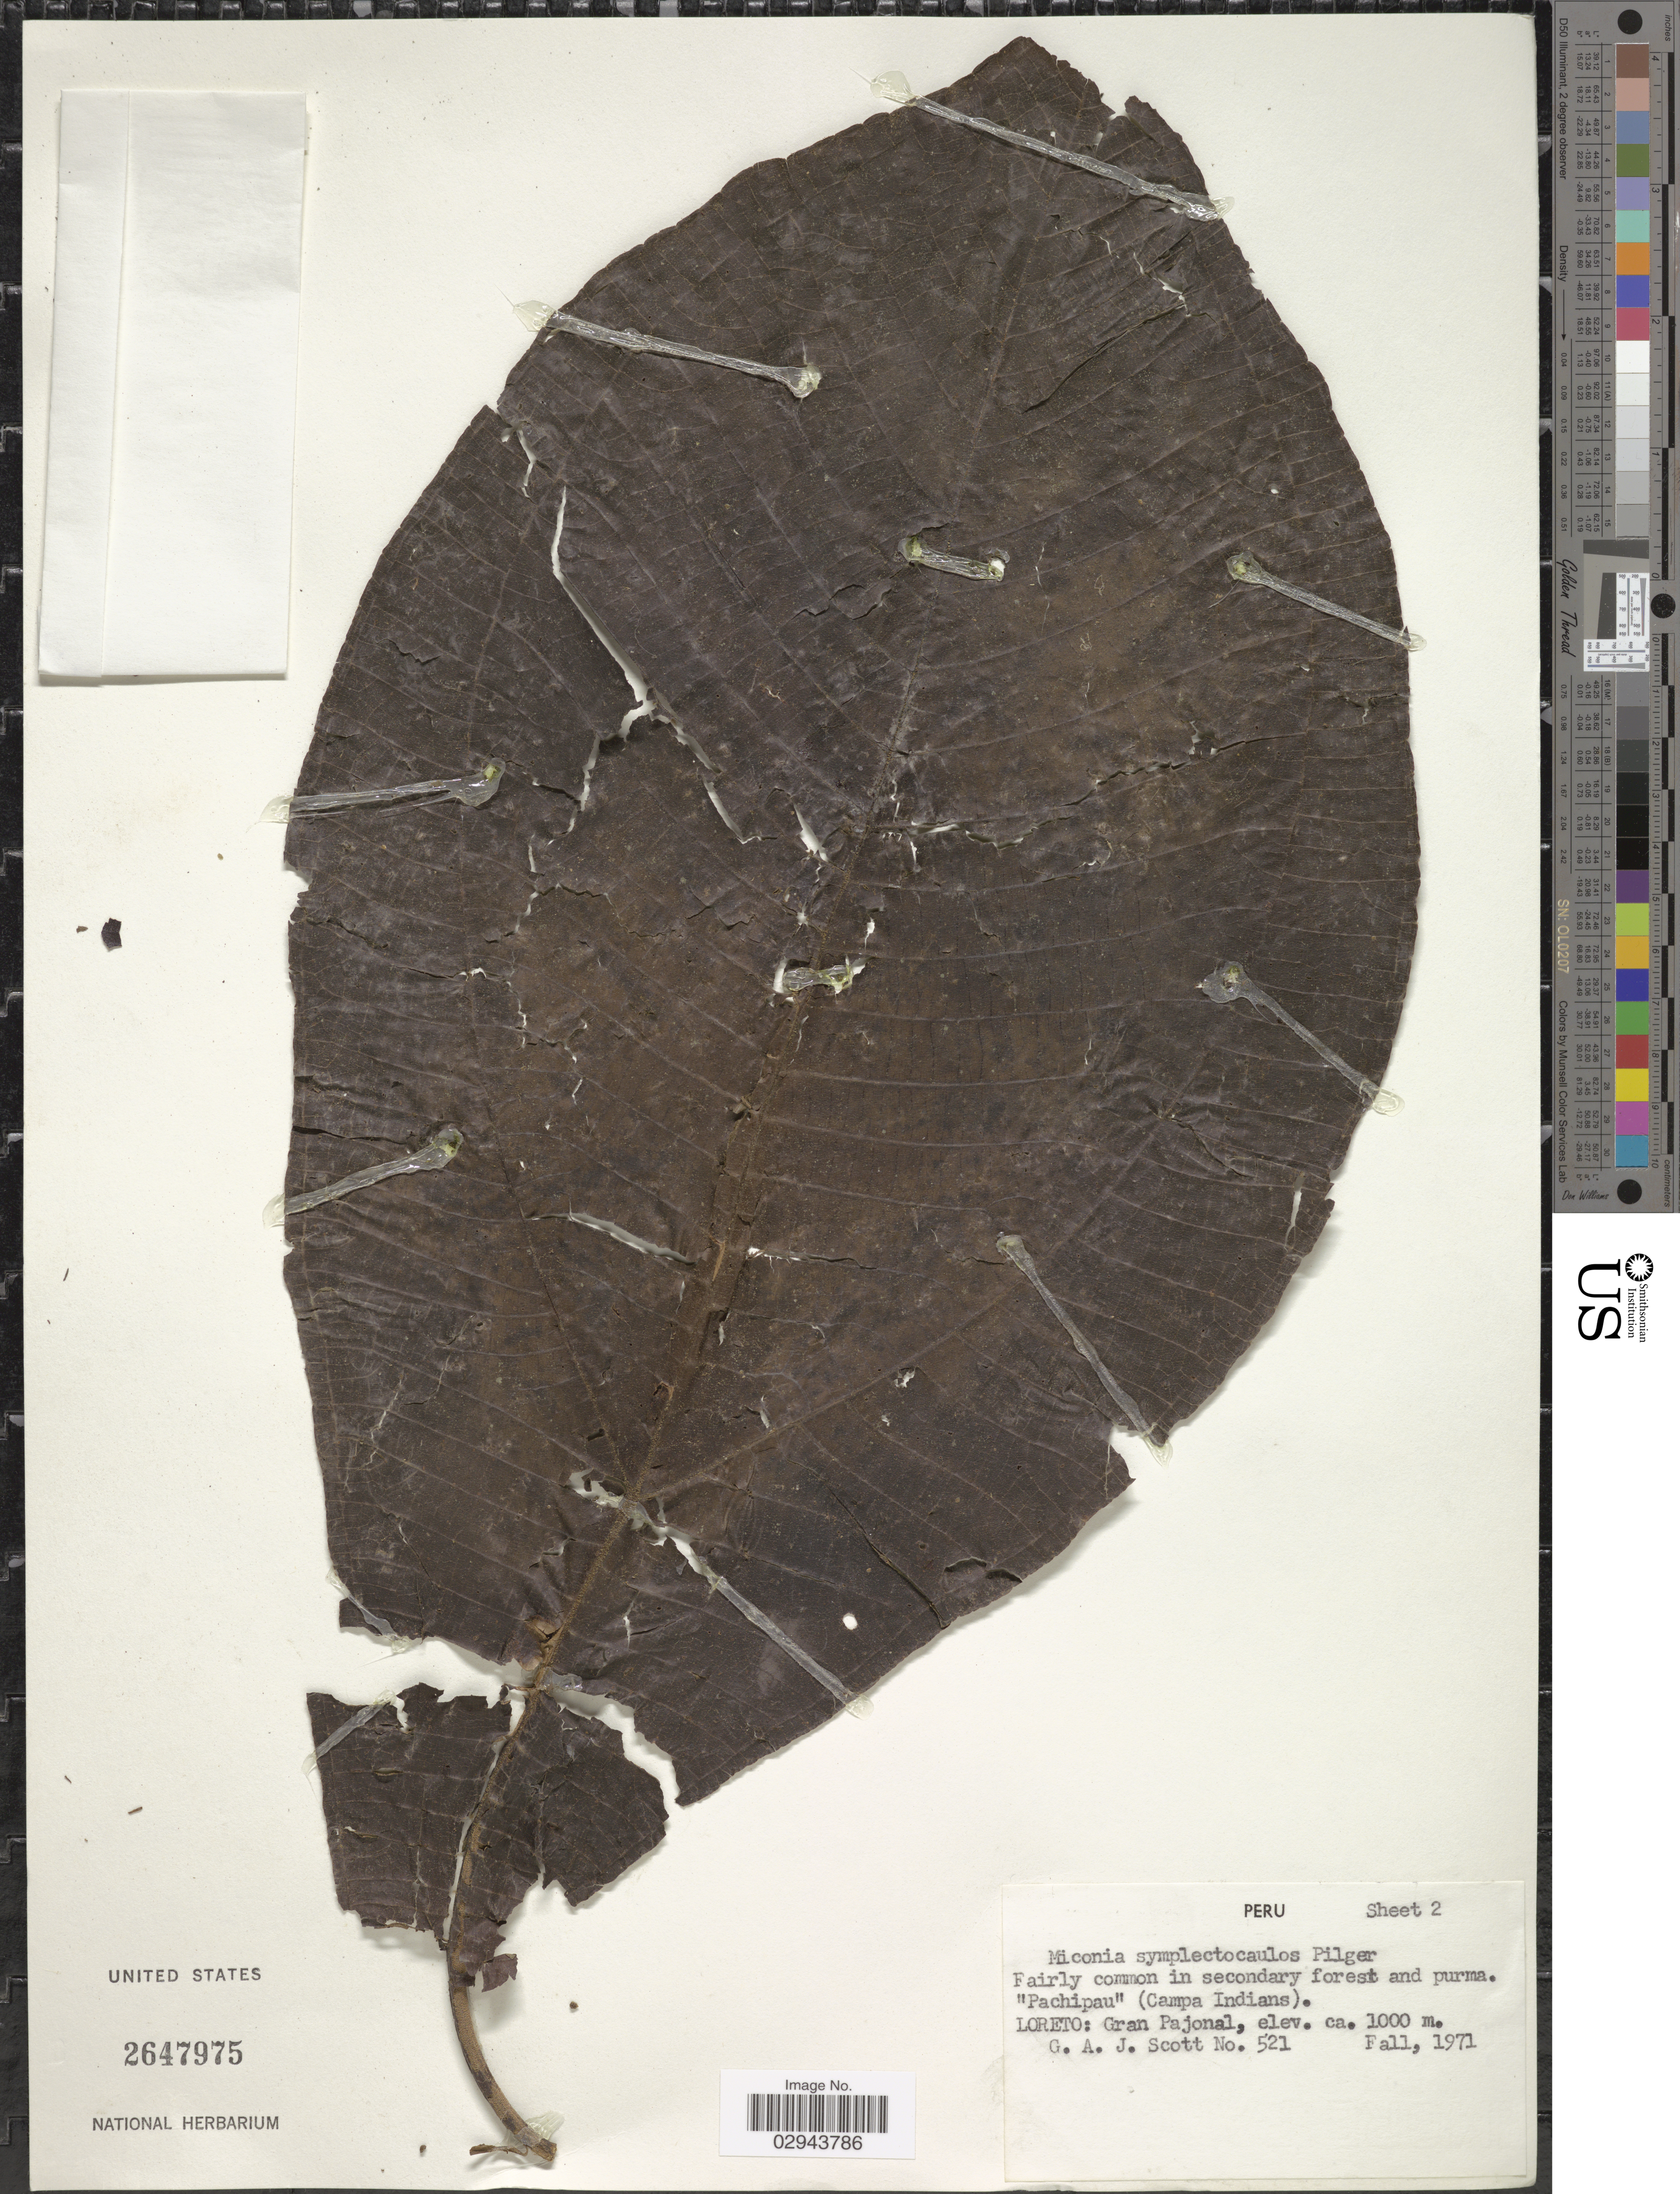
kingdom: Plantae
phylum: Tracheophyta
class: Magnoliopsida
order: Myrtales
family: Melastomataceae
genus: Miconia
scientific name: Miconia symplectocaulos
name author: Pilg.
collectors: G. Scott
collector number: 521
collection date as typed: Fall, 1971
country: Peru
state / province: Loreto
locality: (Campa Indians). Gran Pajonal.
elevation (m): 1000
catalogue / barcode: US 2647975